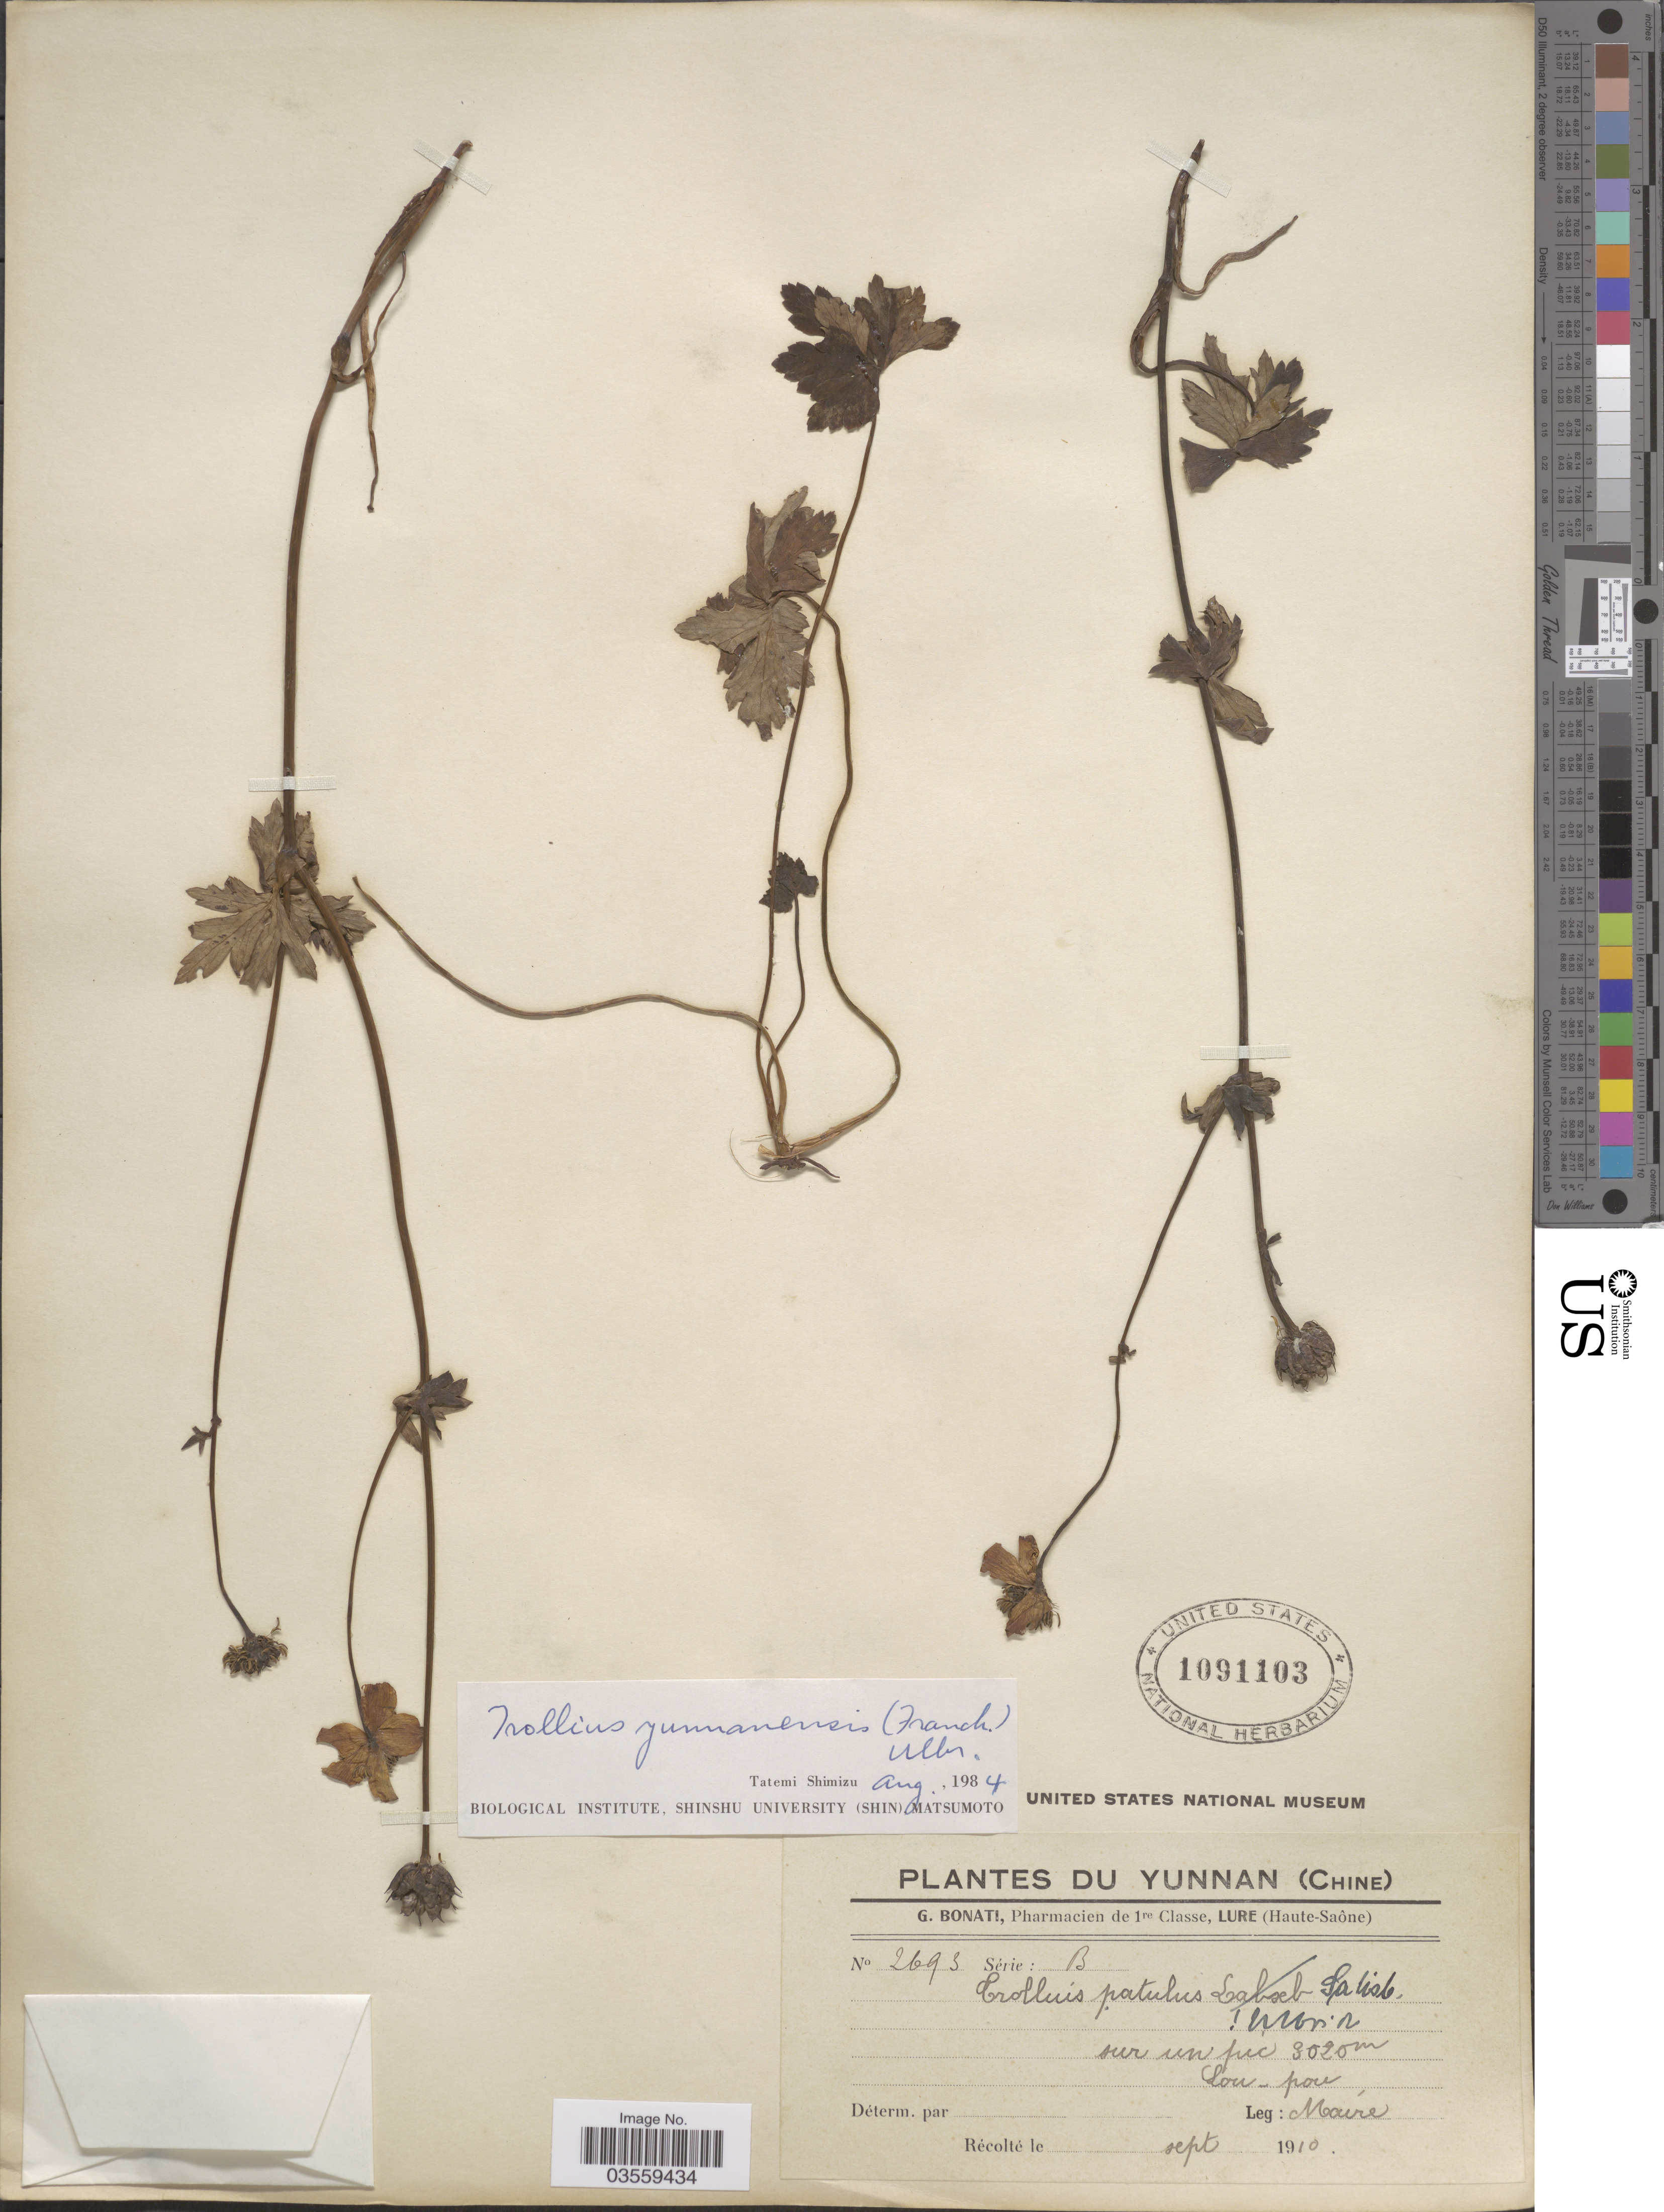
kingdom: Plantae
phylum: Tracheophyta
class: Magnoliopsida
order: Ranunculales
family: Ranunculaceae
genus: Trollius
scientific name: Trollius yunnanensis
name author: Ulbr.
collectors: Maire, --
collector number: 2693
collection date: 1910-09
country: China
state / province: Yunnan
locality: Lou-pov.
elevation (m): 3020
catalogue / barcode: US 1091103